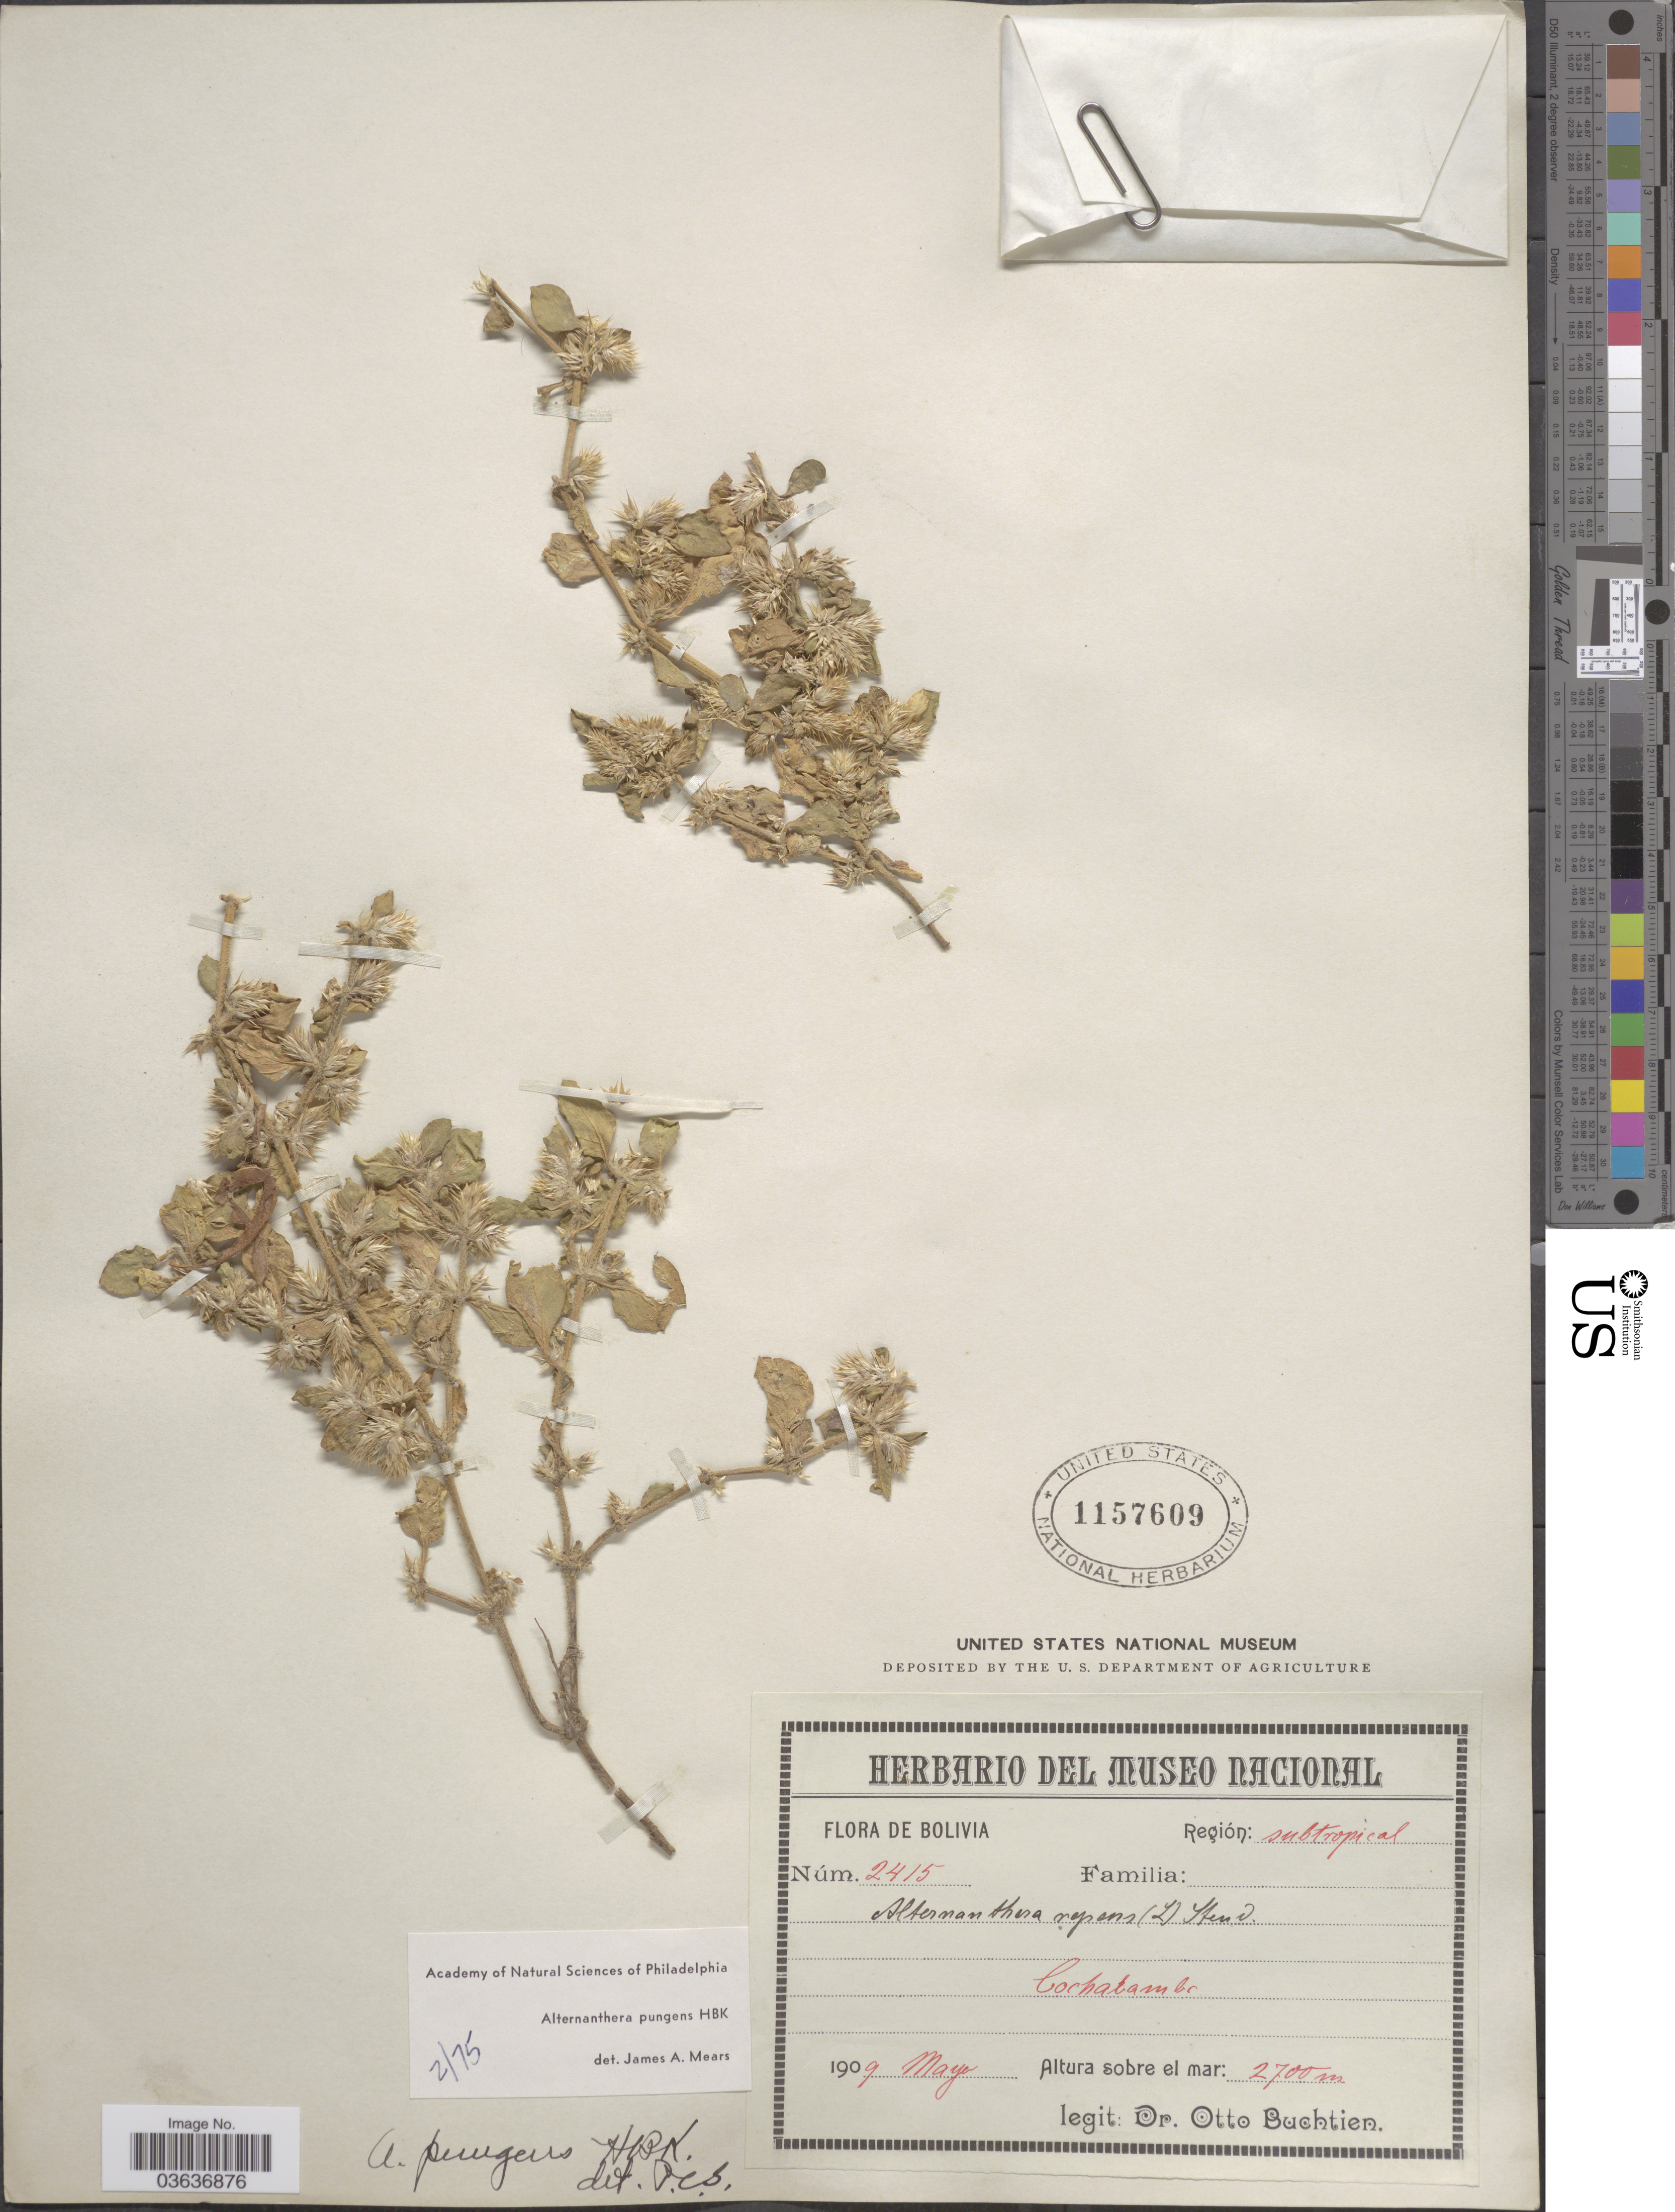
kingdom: Plantae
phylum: Tracheophyta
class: Magnoliopsida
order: Caryophyllales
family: Amaranthaceae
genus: Alternanthera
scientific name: Alternanthera pungens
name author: Kunth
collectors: O. Buchtien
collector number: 2415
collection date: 1909-05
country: Bolivia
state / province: Cochabamba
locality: Región: subtropical. Cochabamba.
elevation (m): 2700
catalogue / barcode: US 1157609